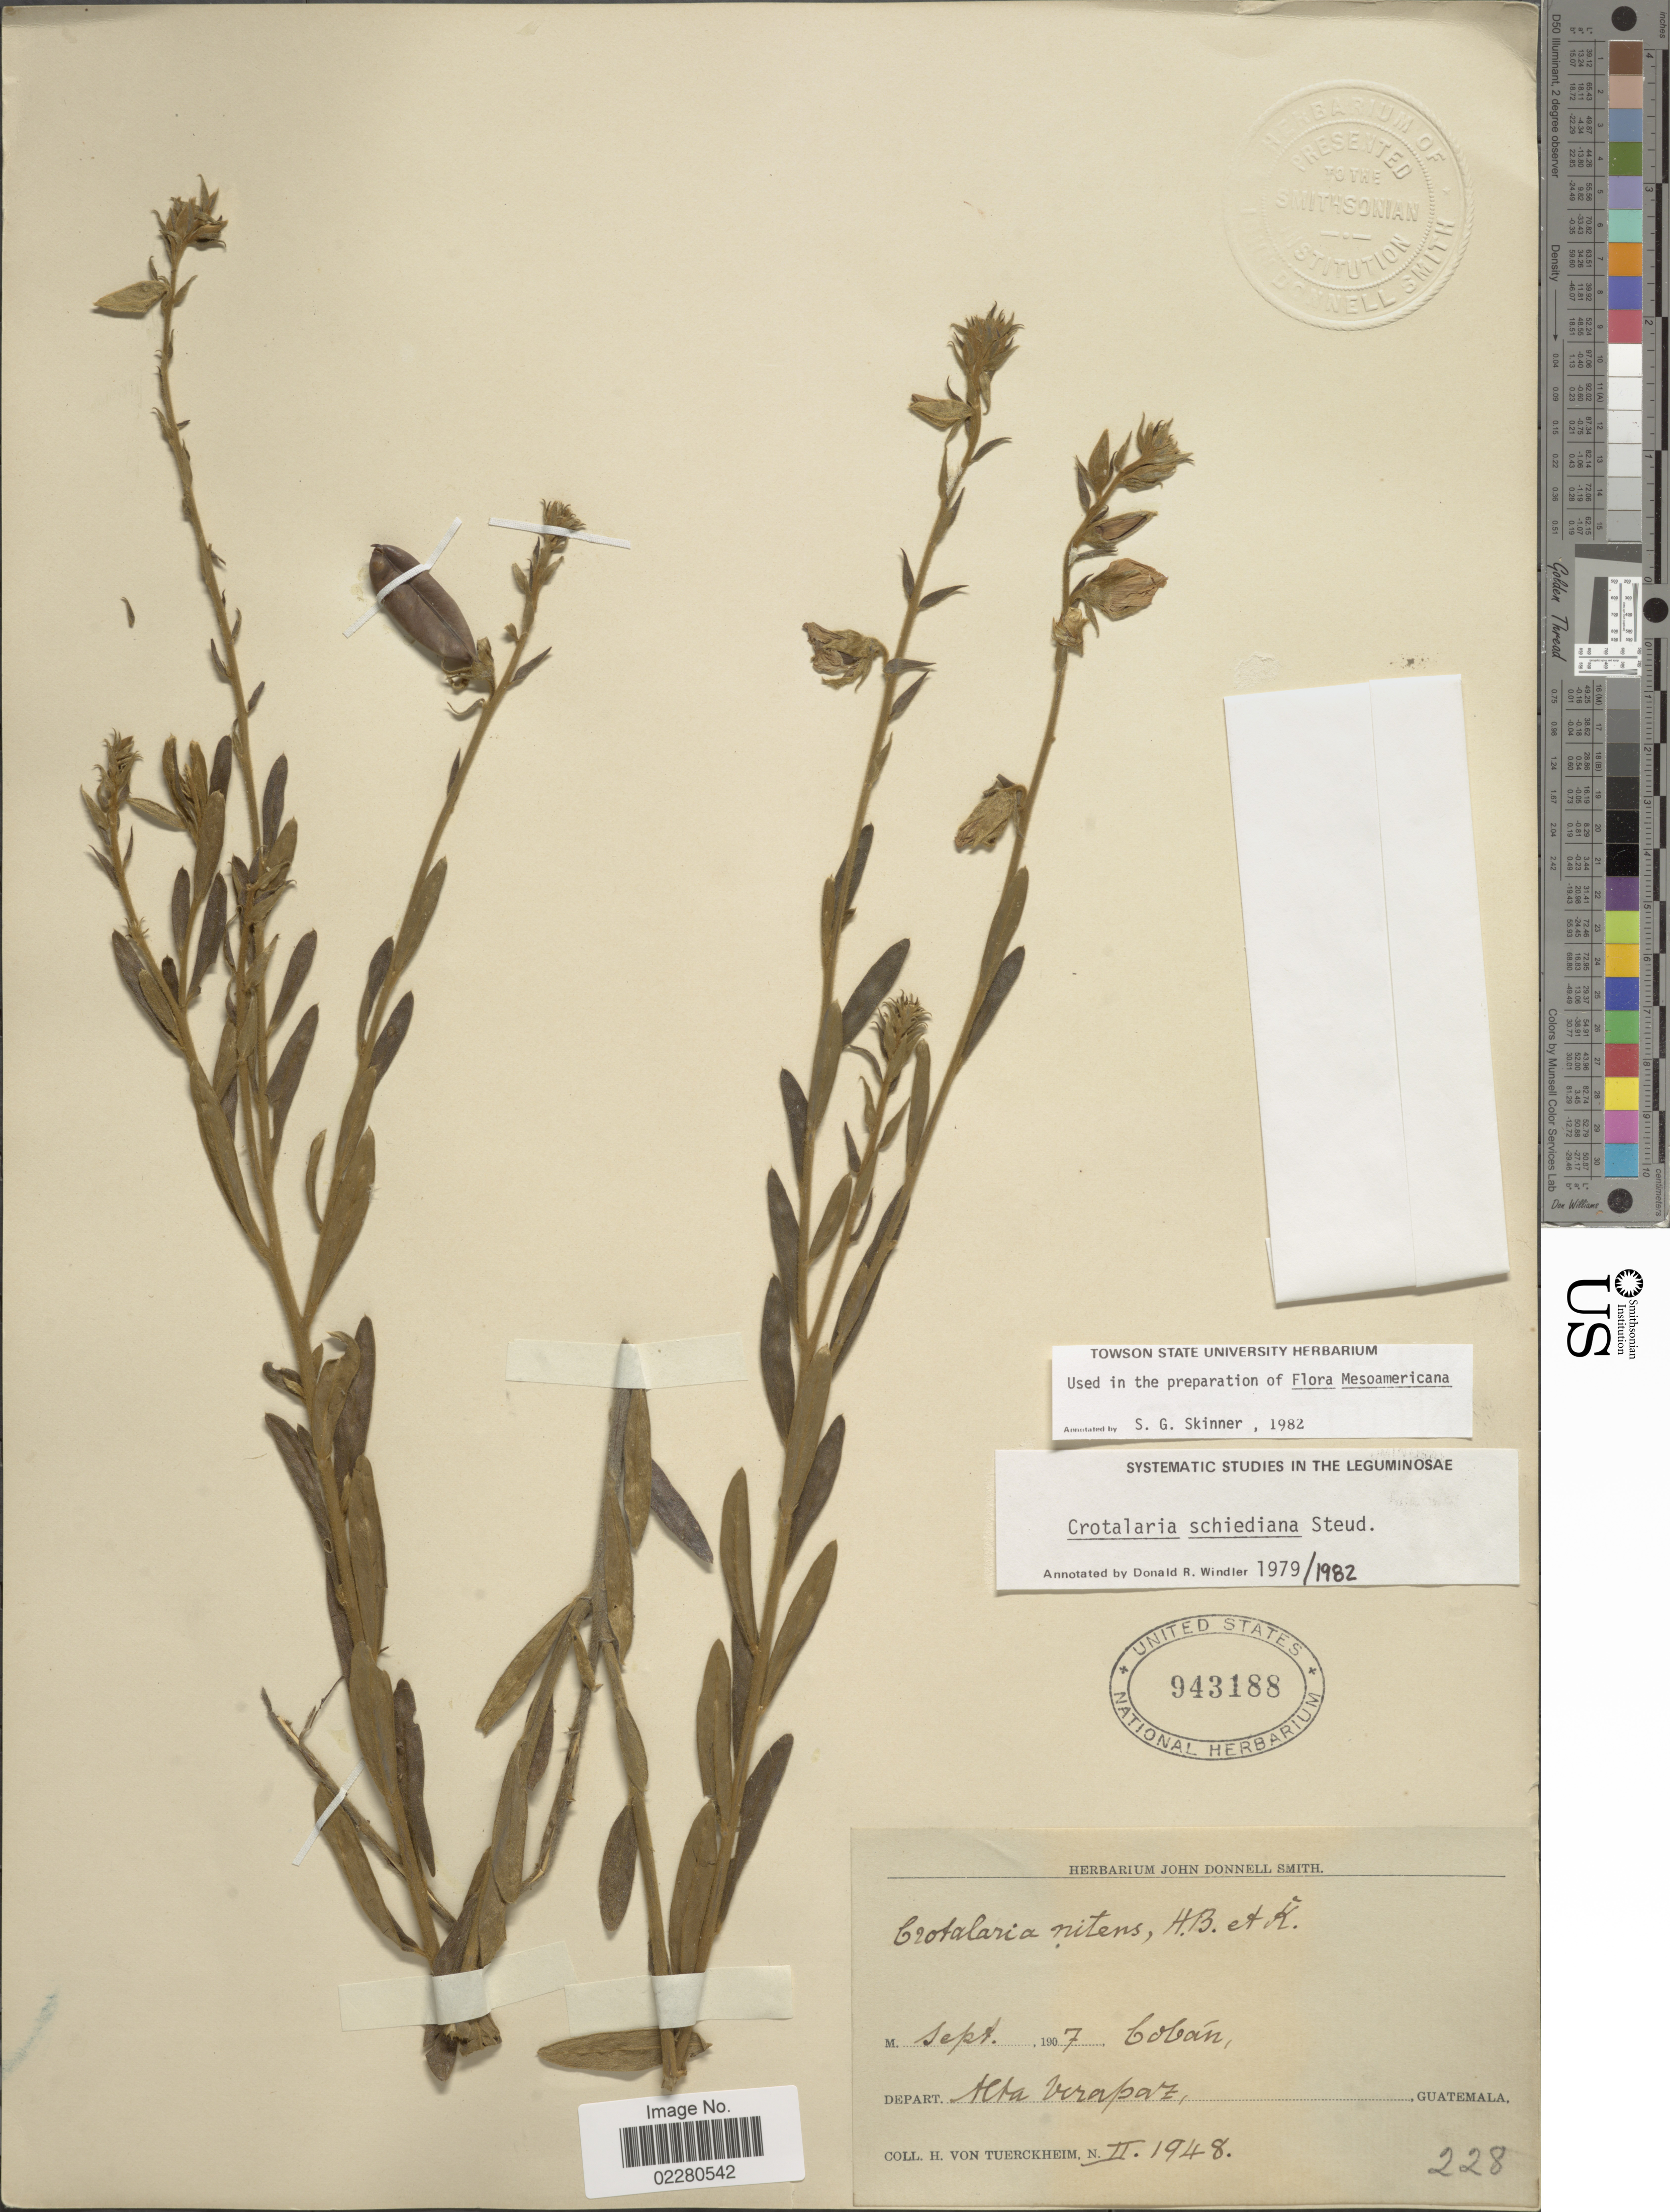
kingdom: Plantae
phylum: Tracheophyta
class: Magnoliopsida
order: Fabales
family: Fabaceae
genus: Crotalaria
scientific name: Crotalaria schiedeana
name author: Steud.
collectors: H. von Tuerckheim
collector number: II.1948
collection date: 1907-09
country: Guatemala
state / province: Alta Verapaz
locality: Cobán, Depart. Alta Verapaz, Guatemala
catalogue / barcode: US 943188